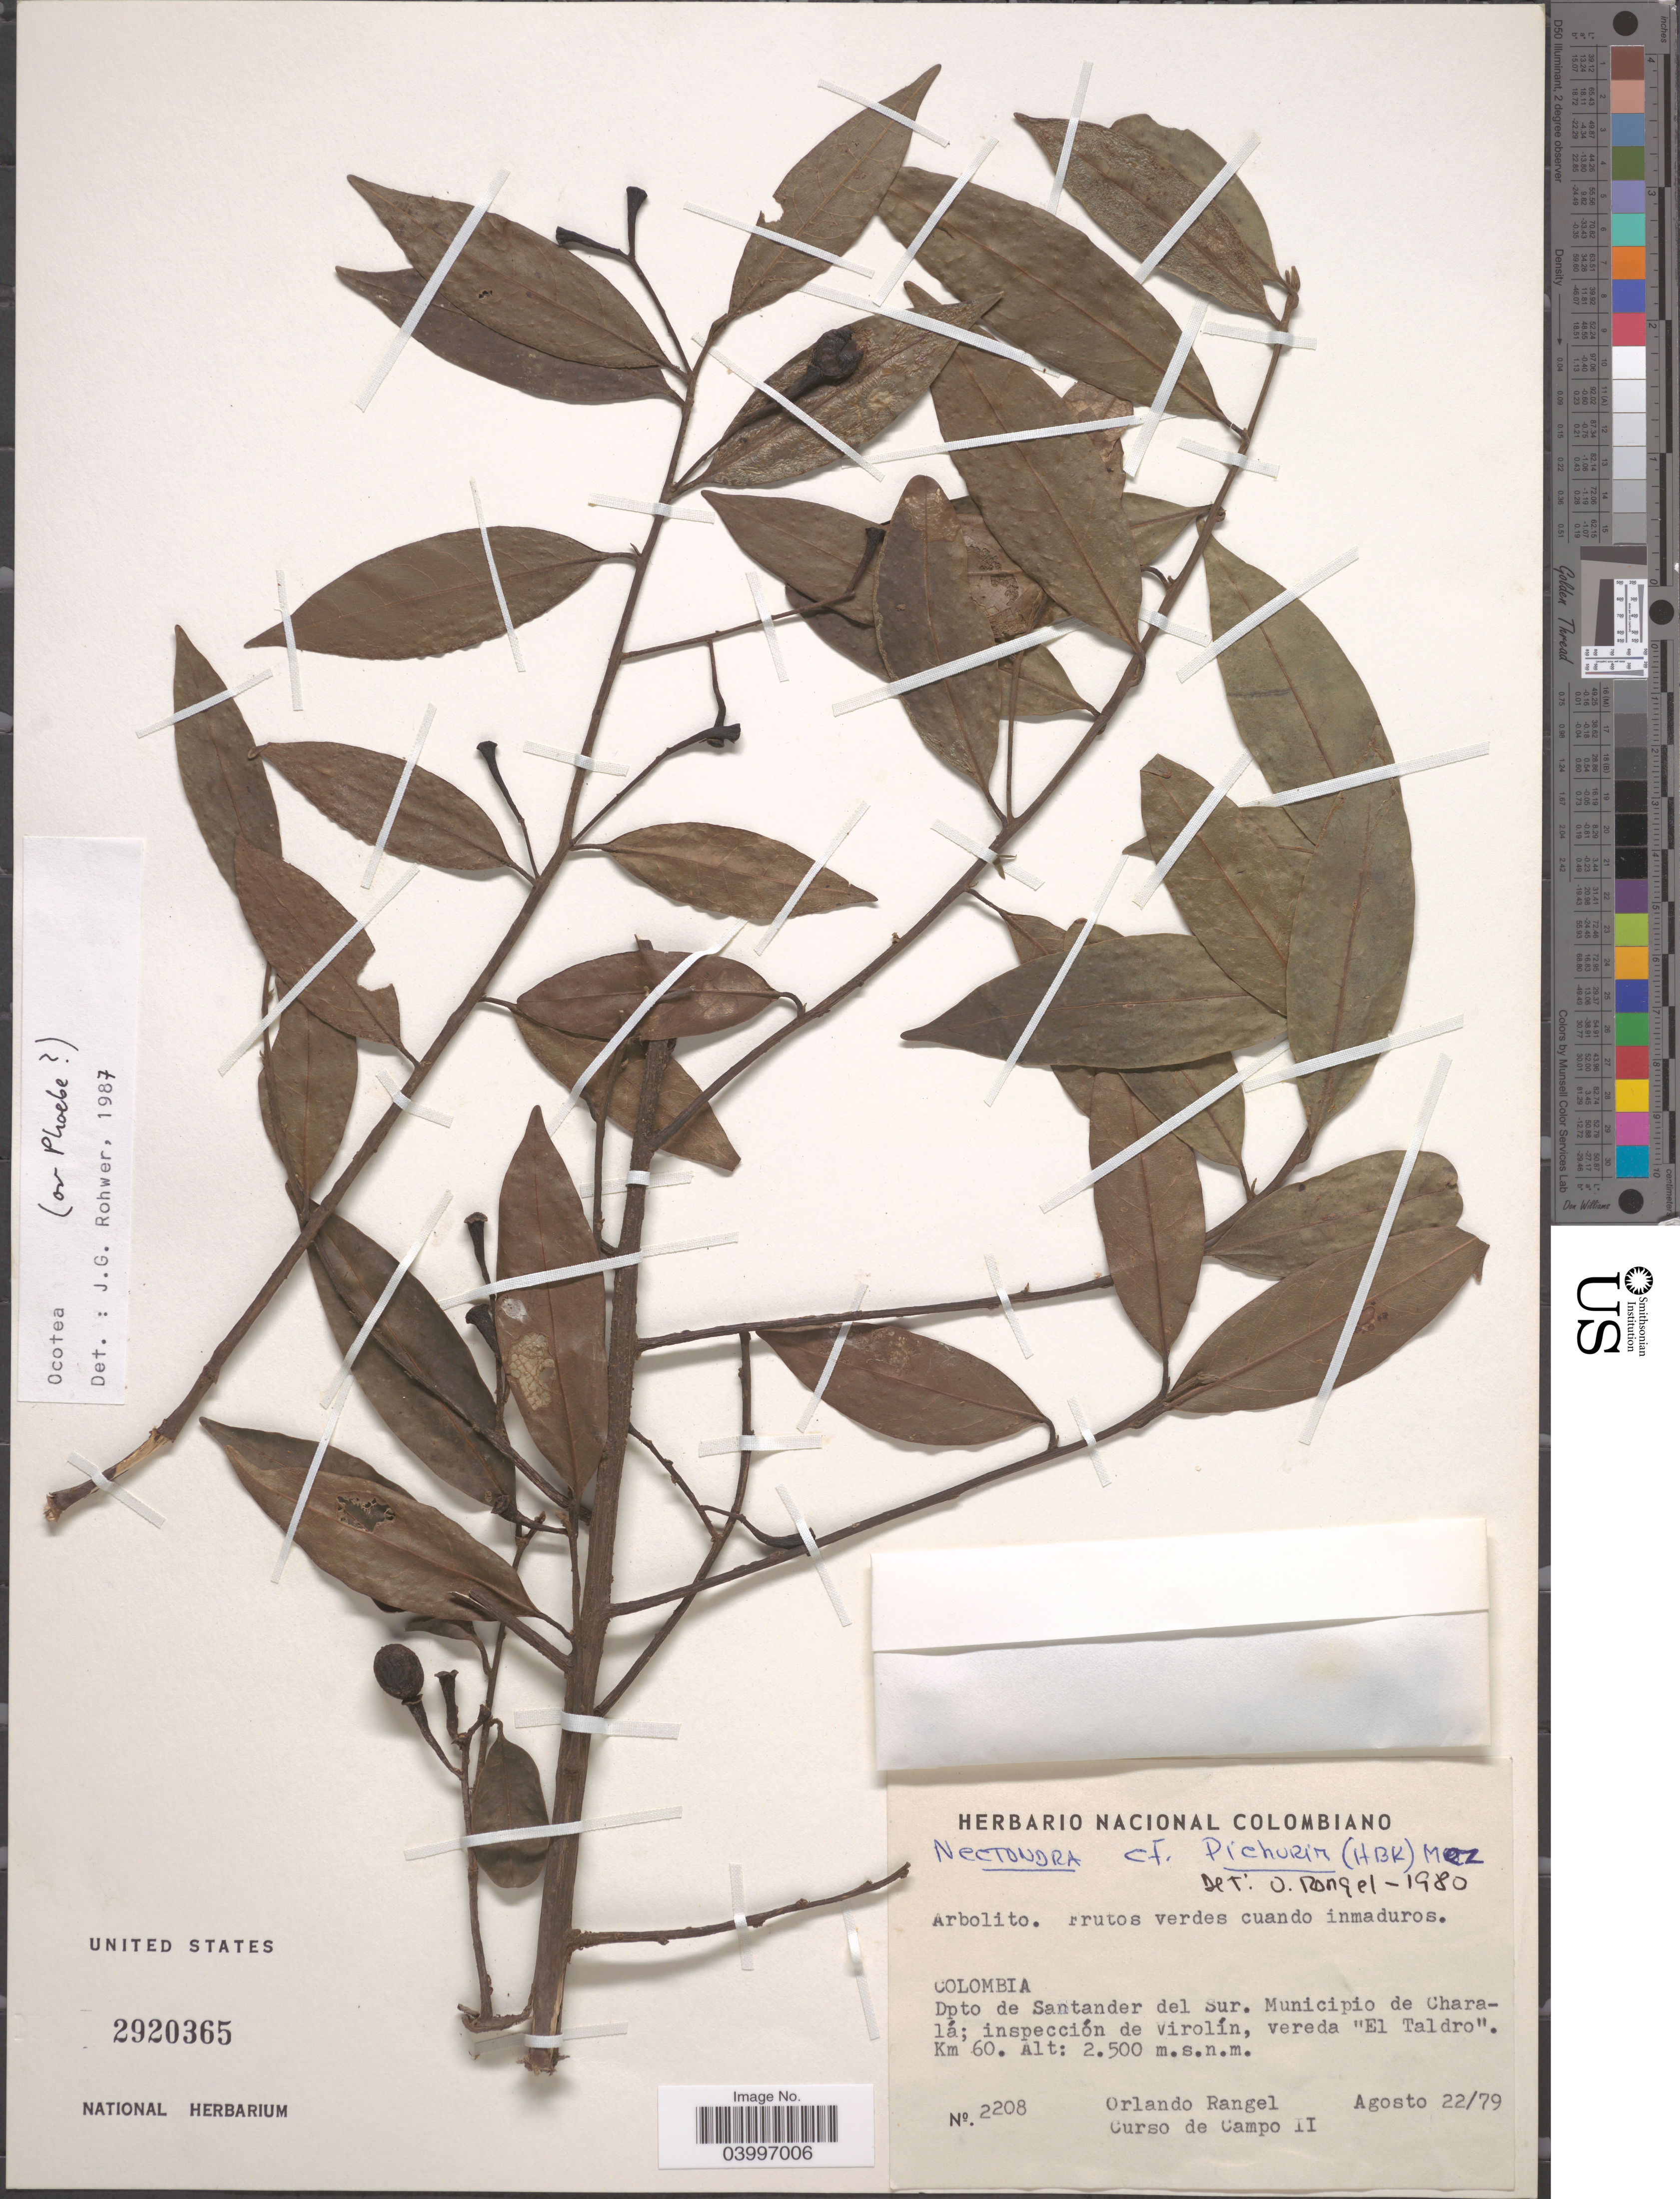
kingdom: Plantae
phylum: Tracheophyta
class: Magnoliopsida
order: Laurales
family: Lauraceae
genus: Ocotea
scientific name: Ocotea sp.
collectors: O. Rangel & Curso de Campo 2-1979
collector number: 2208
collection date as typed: Transcribed d/m/y: 22/8/79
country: Colombia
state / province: Santander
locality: Dpto de Santander del sur. Municipio de Charalá; inspección de virolín, vereda 'El Taldro'. Km 60.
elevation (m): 2500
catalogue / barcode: US 2920365